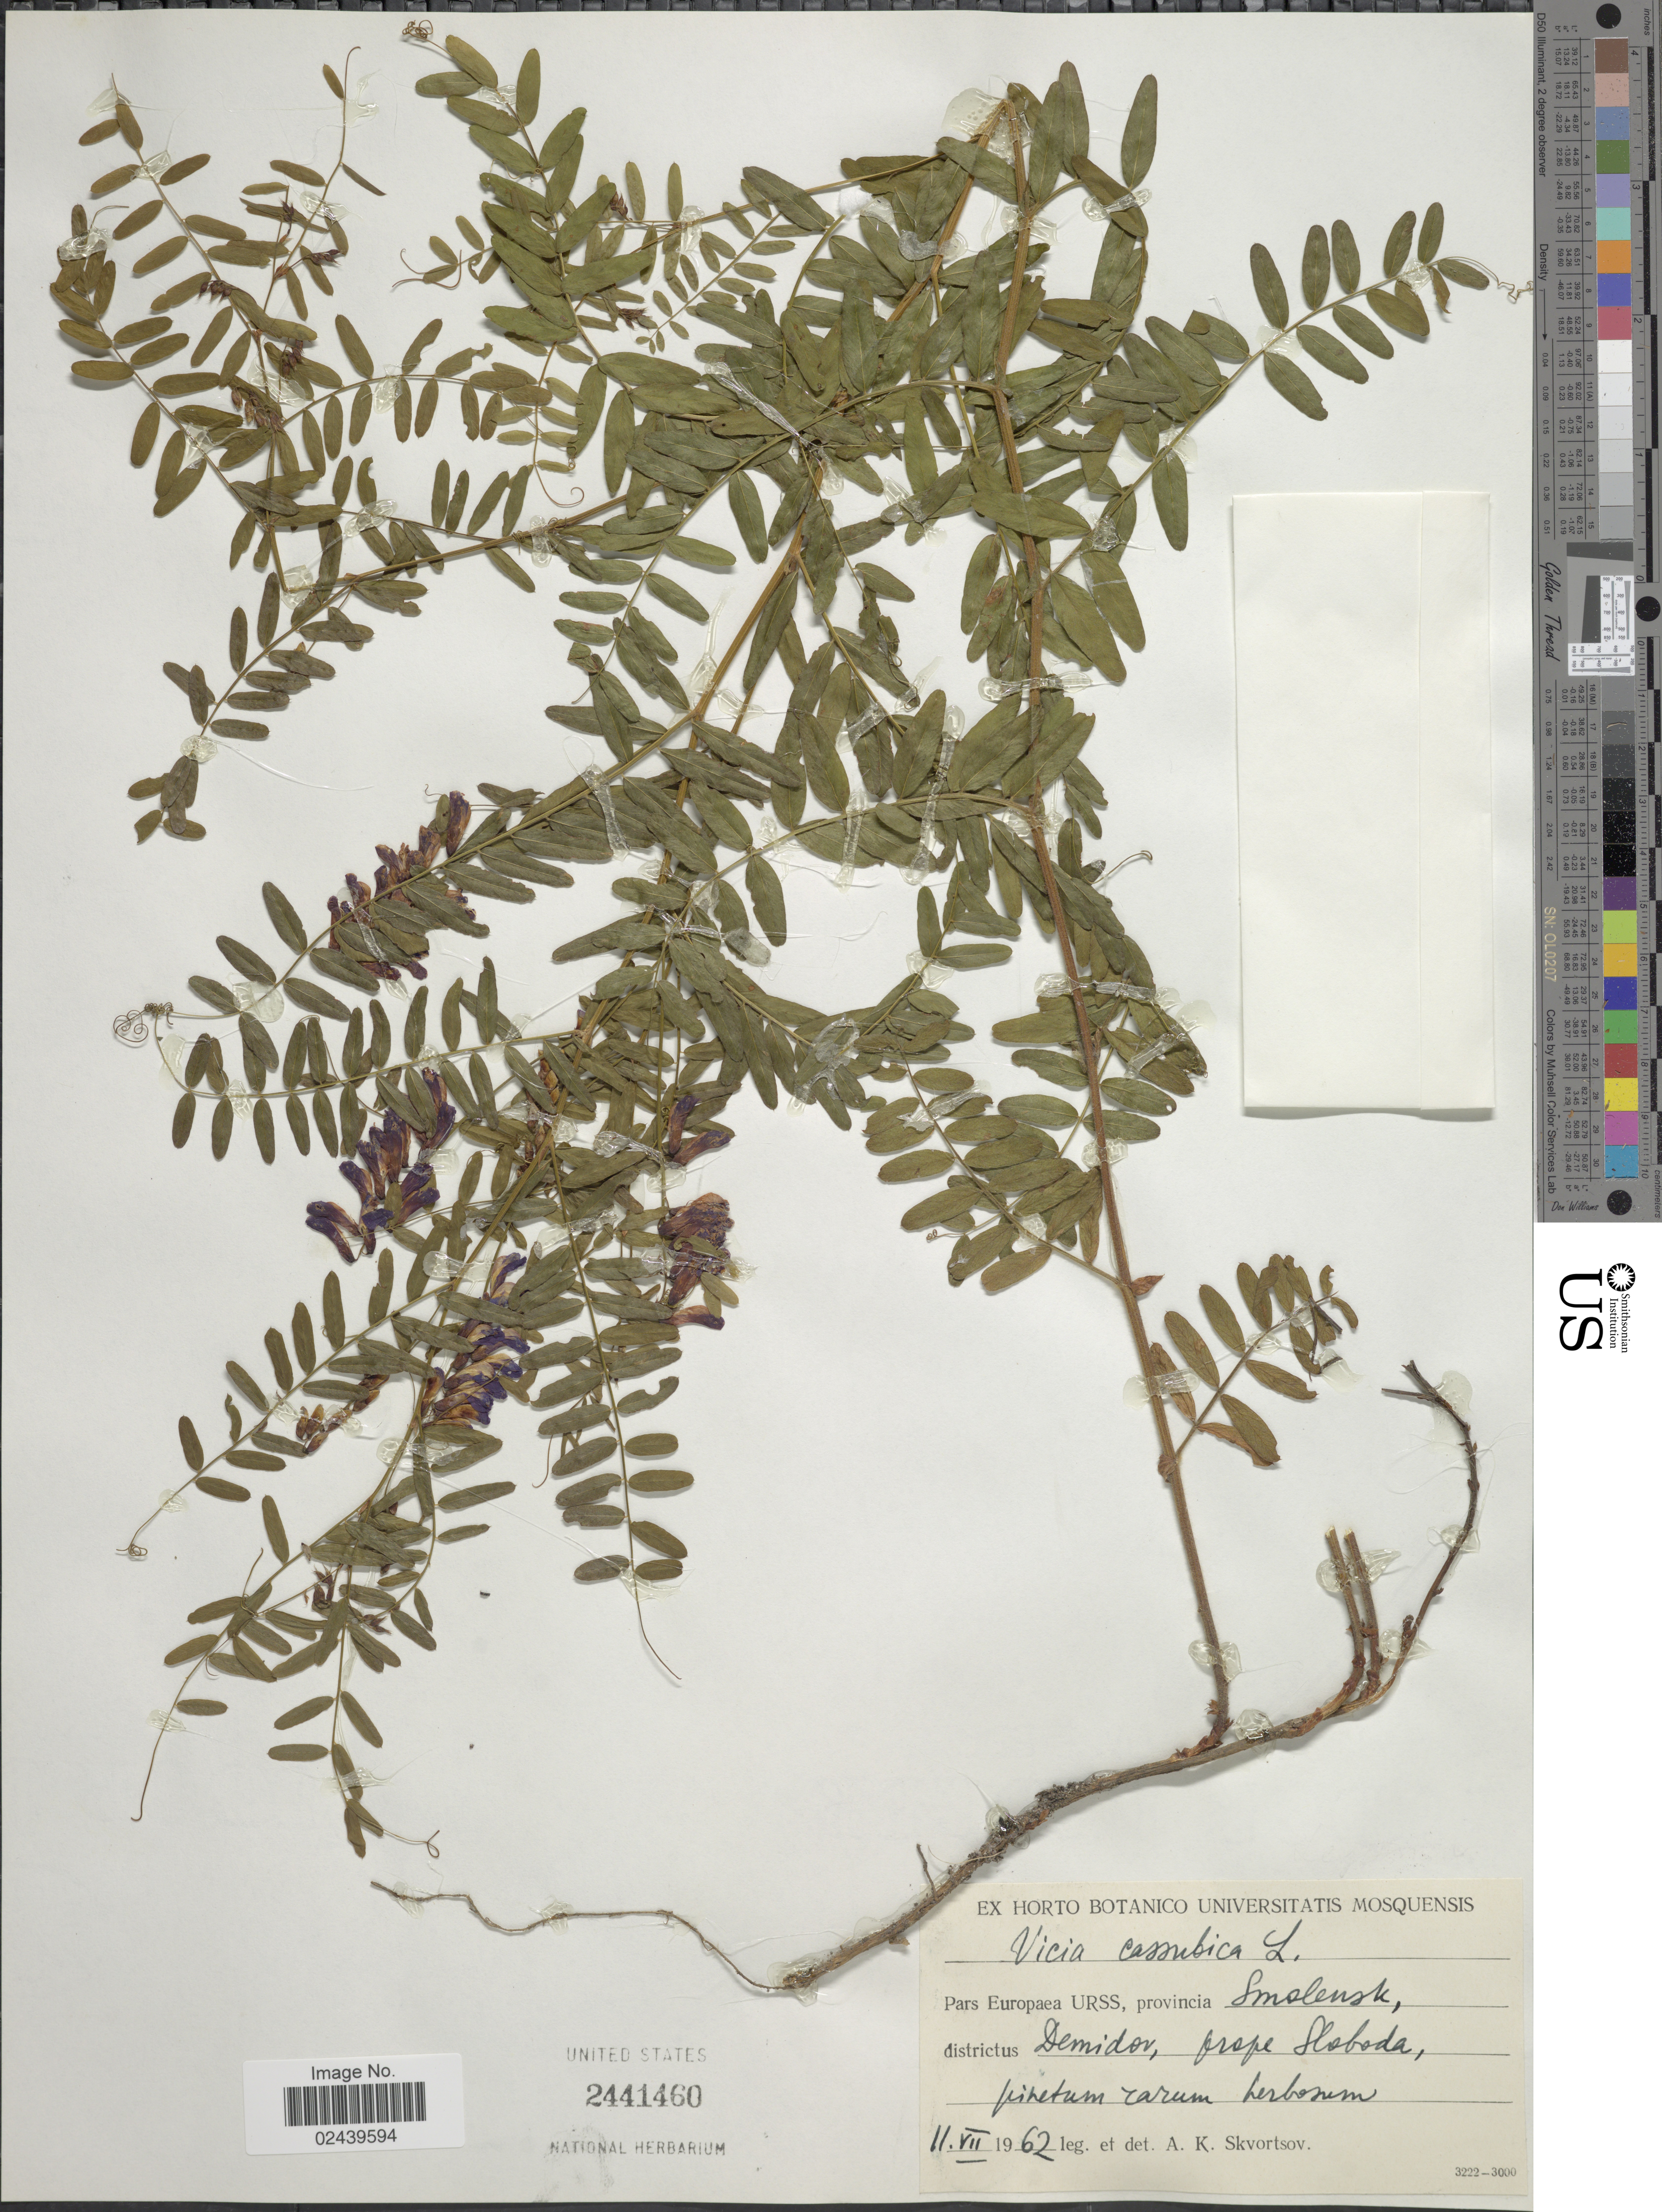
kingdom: Plantae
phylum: Tracheophyta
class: Magnoliopsida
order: Fabales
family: Fabaceae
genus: Vicia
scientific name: Vicia cassubica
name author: L.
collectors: A. K. Skvortsov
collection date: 1962-07-11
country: Russian Federation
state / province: Smolensk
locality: Pars Europaea URSS, districtus Demidov, prope Sloboda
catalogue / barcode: US 2441460